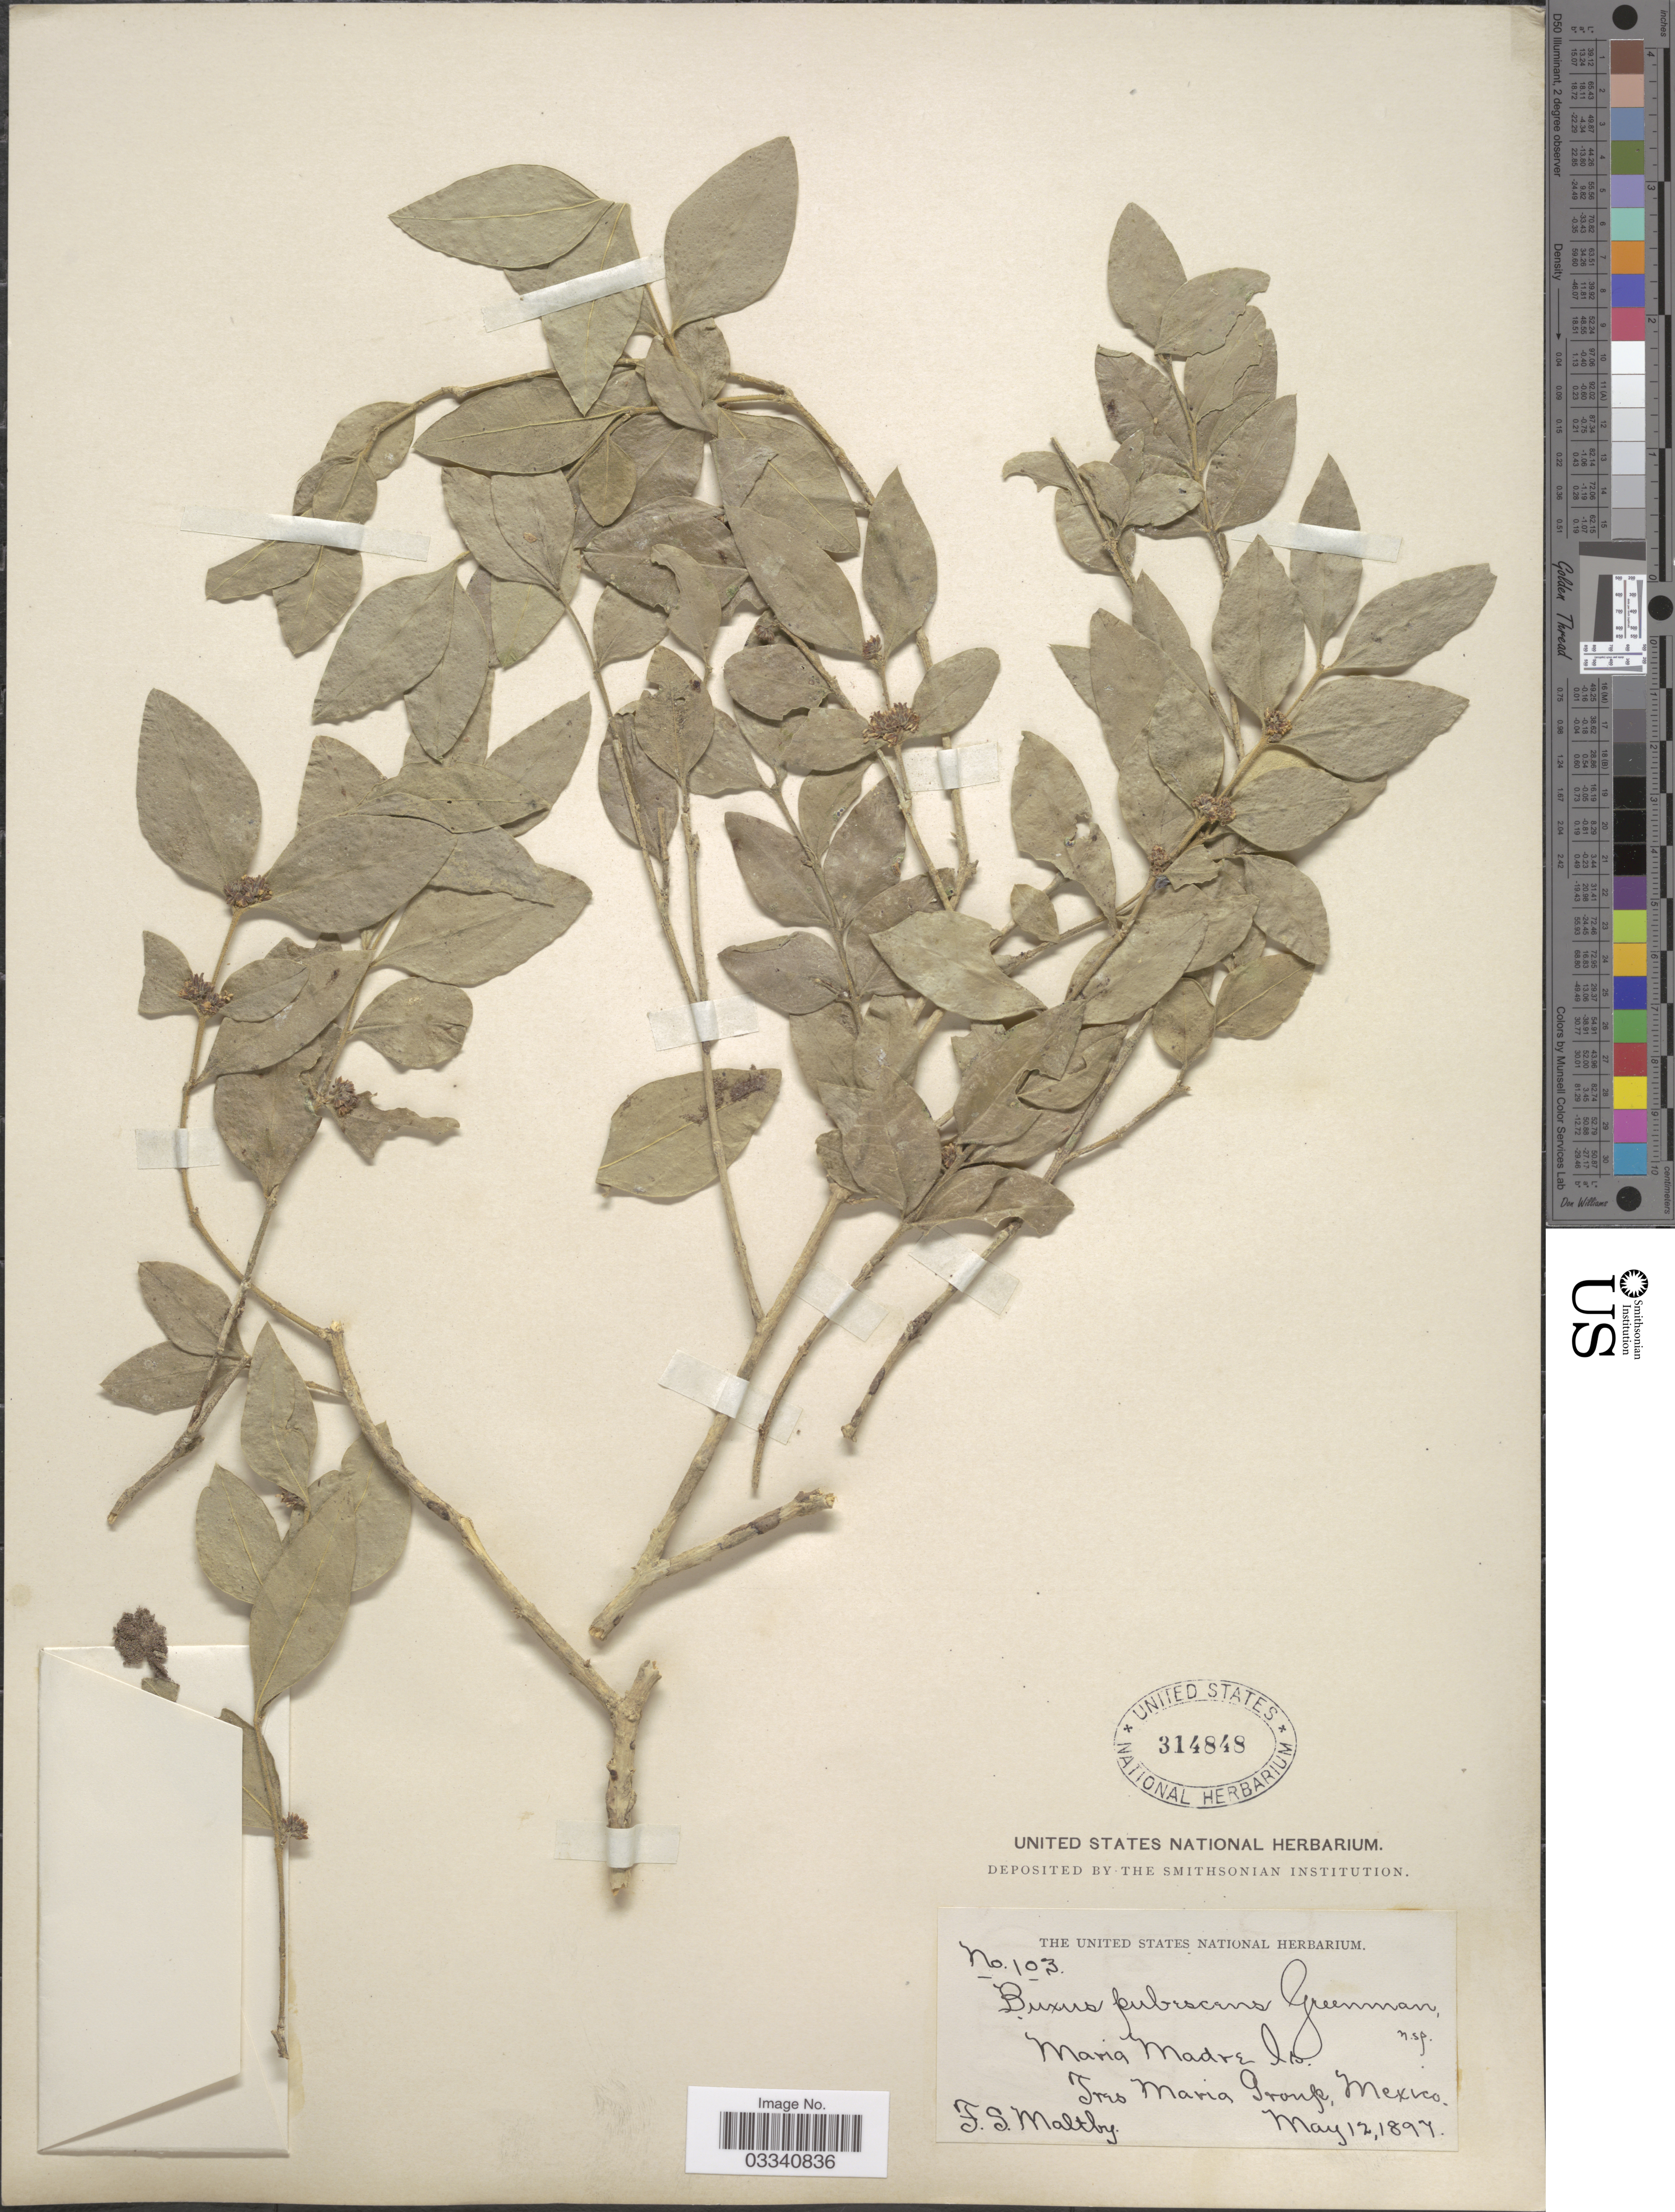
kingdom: Plantae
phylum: Tracheophyta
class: Magnoliopsida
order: Buxales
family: Buxaceae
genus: Buxus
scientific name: Buxus pubescens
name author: Greenm.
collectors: T. S. Maltby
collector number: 103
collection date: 1897-05-12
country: Mexico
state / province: Nayarit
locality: Maria Madre Is. Tres Maria Group.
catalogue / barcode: US 314848